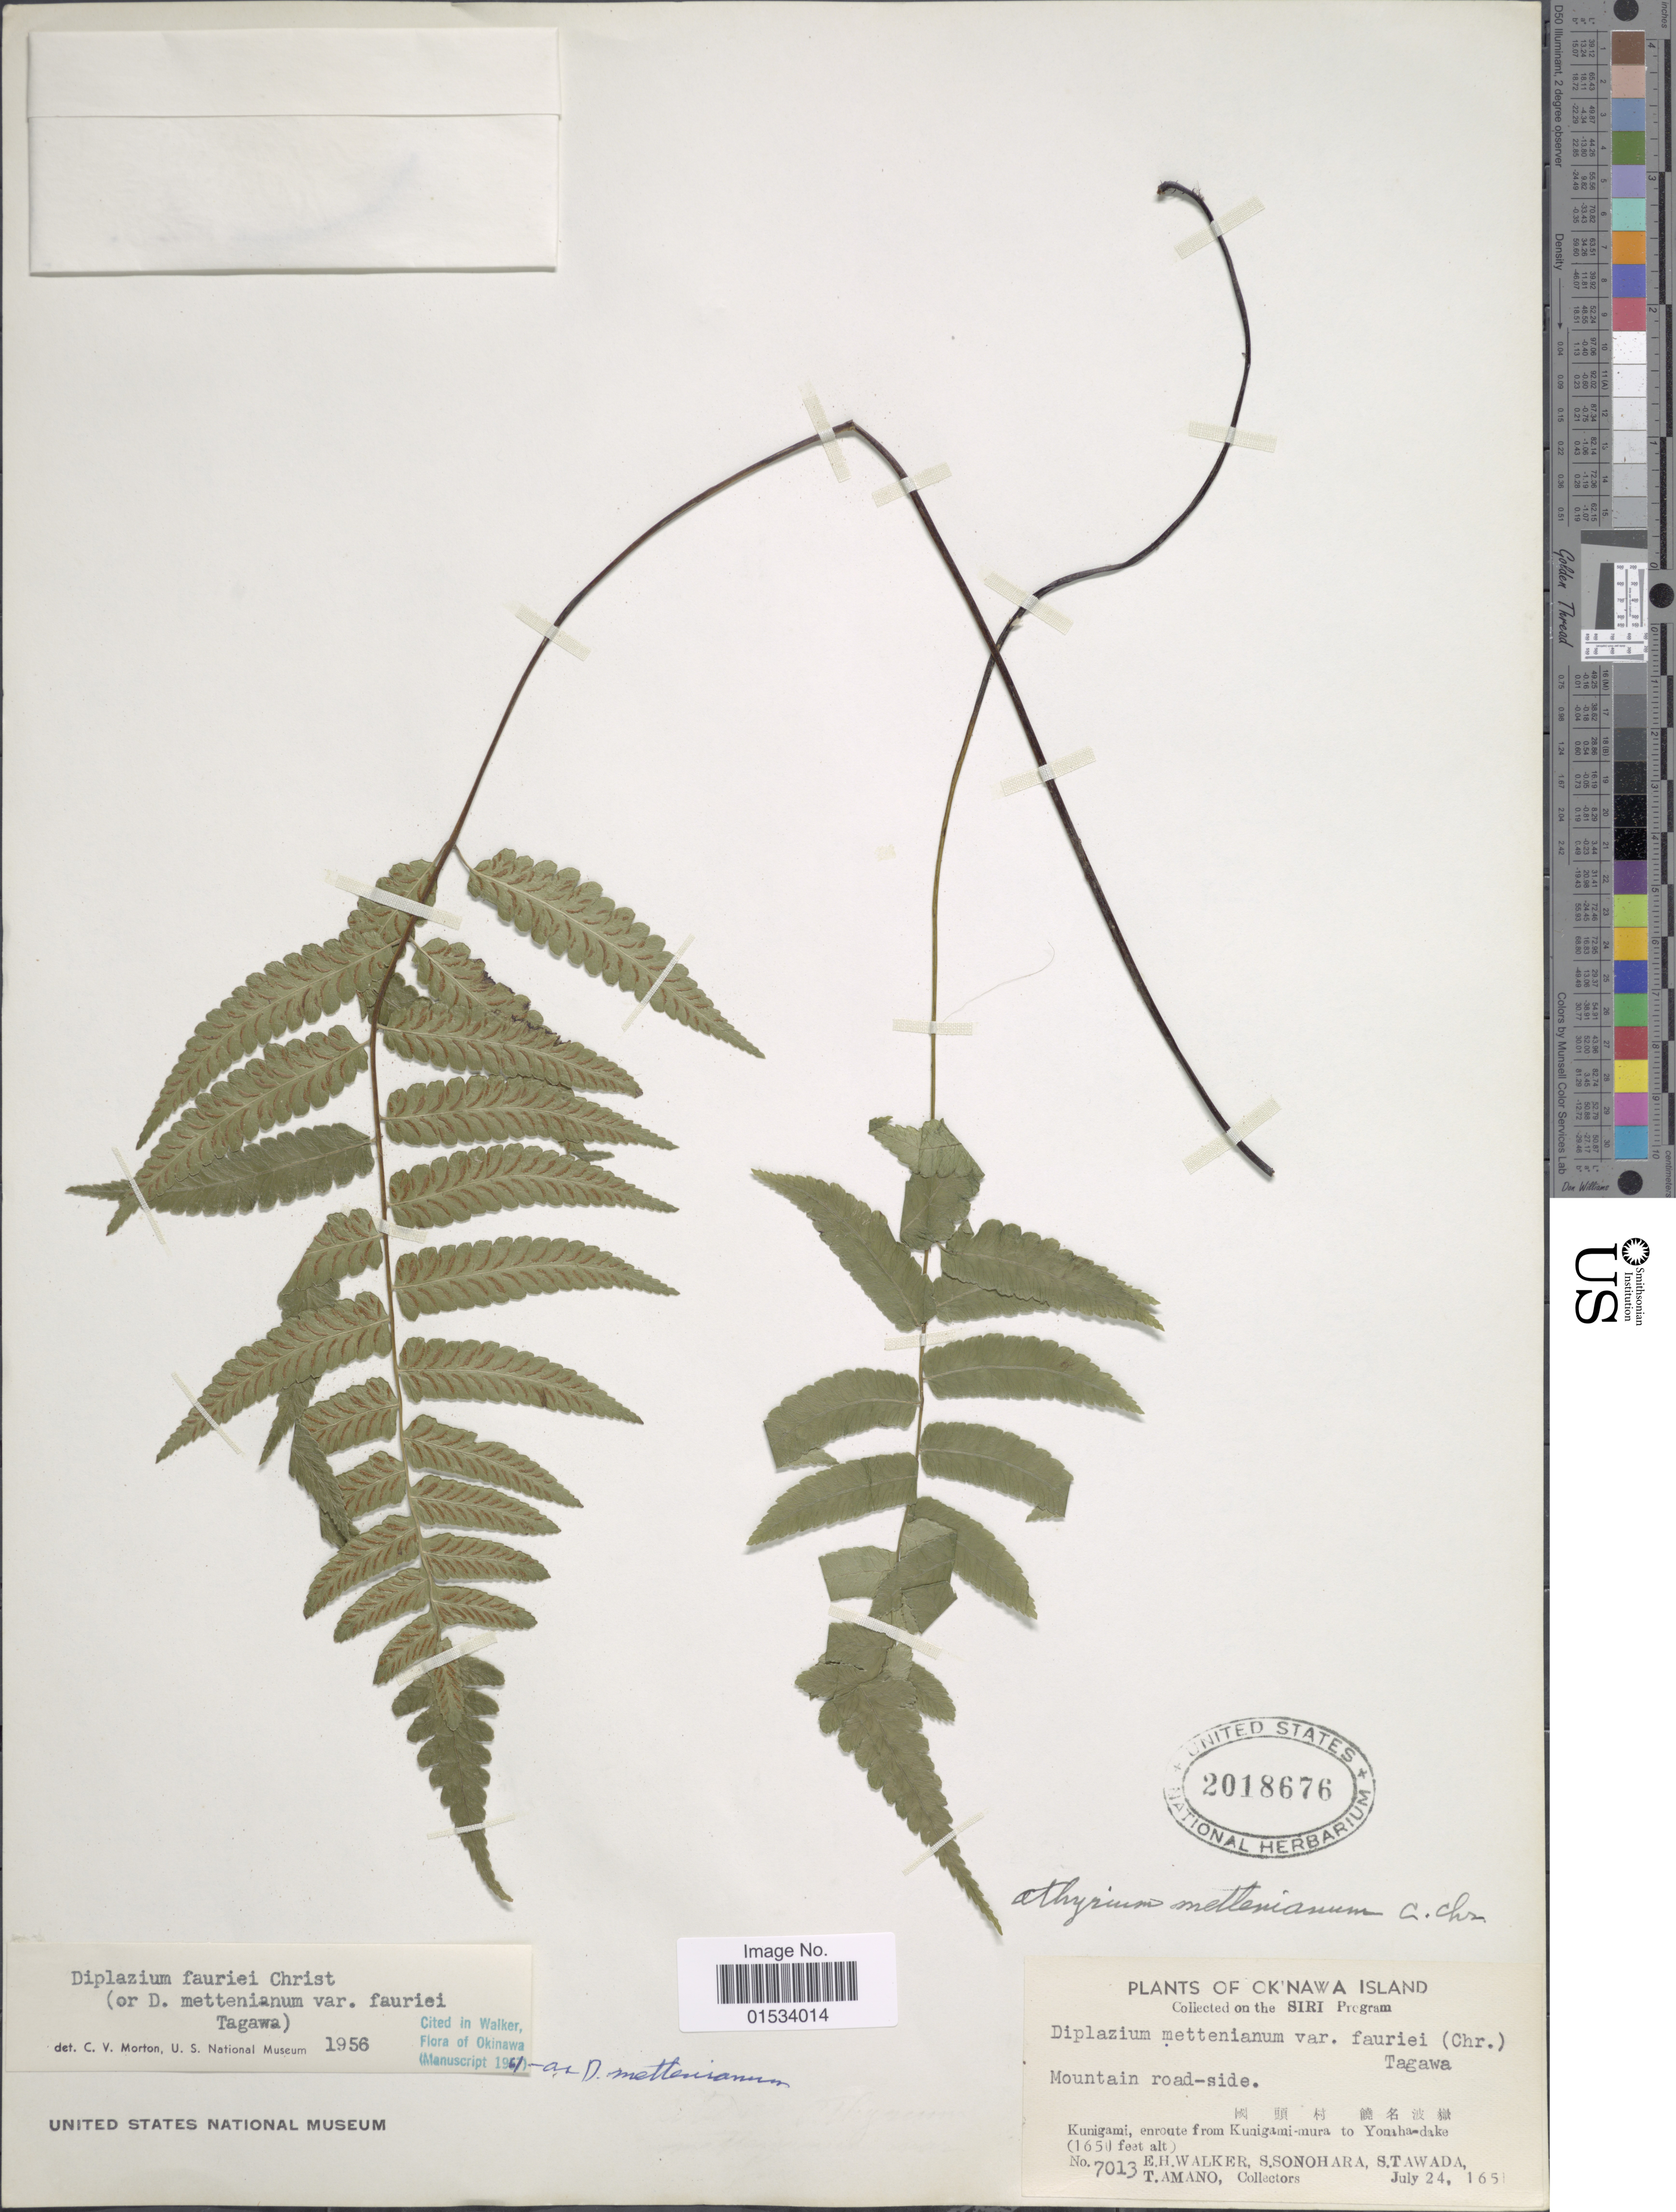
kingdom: Plantae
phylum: Tracheophyta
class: Polypodiopsida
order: Polypodiales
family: Athyriaceae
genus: Diplazium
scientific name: Diplazium mettenianum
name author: (Miq.) C. Chr.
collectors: E. H. Walker, S. Sonohara, S. Awada & T. Amano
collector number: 7013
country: Japan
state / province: Okinawa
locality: Collected on the SIRI Program, Kungami, enroute from Kunigami-mura to Yonaha-dake, Okinawa Island, Mountain road-side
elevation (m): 503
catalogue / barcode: US 2018676